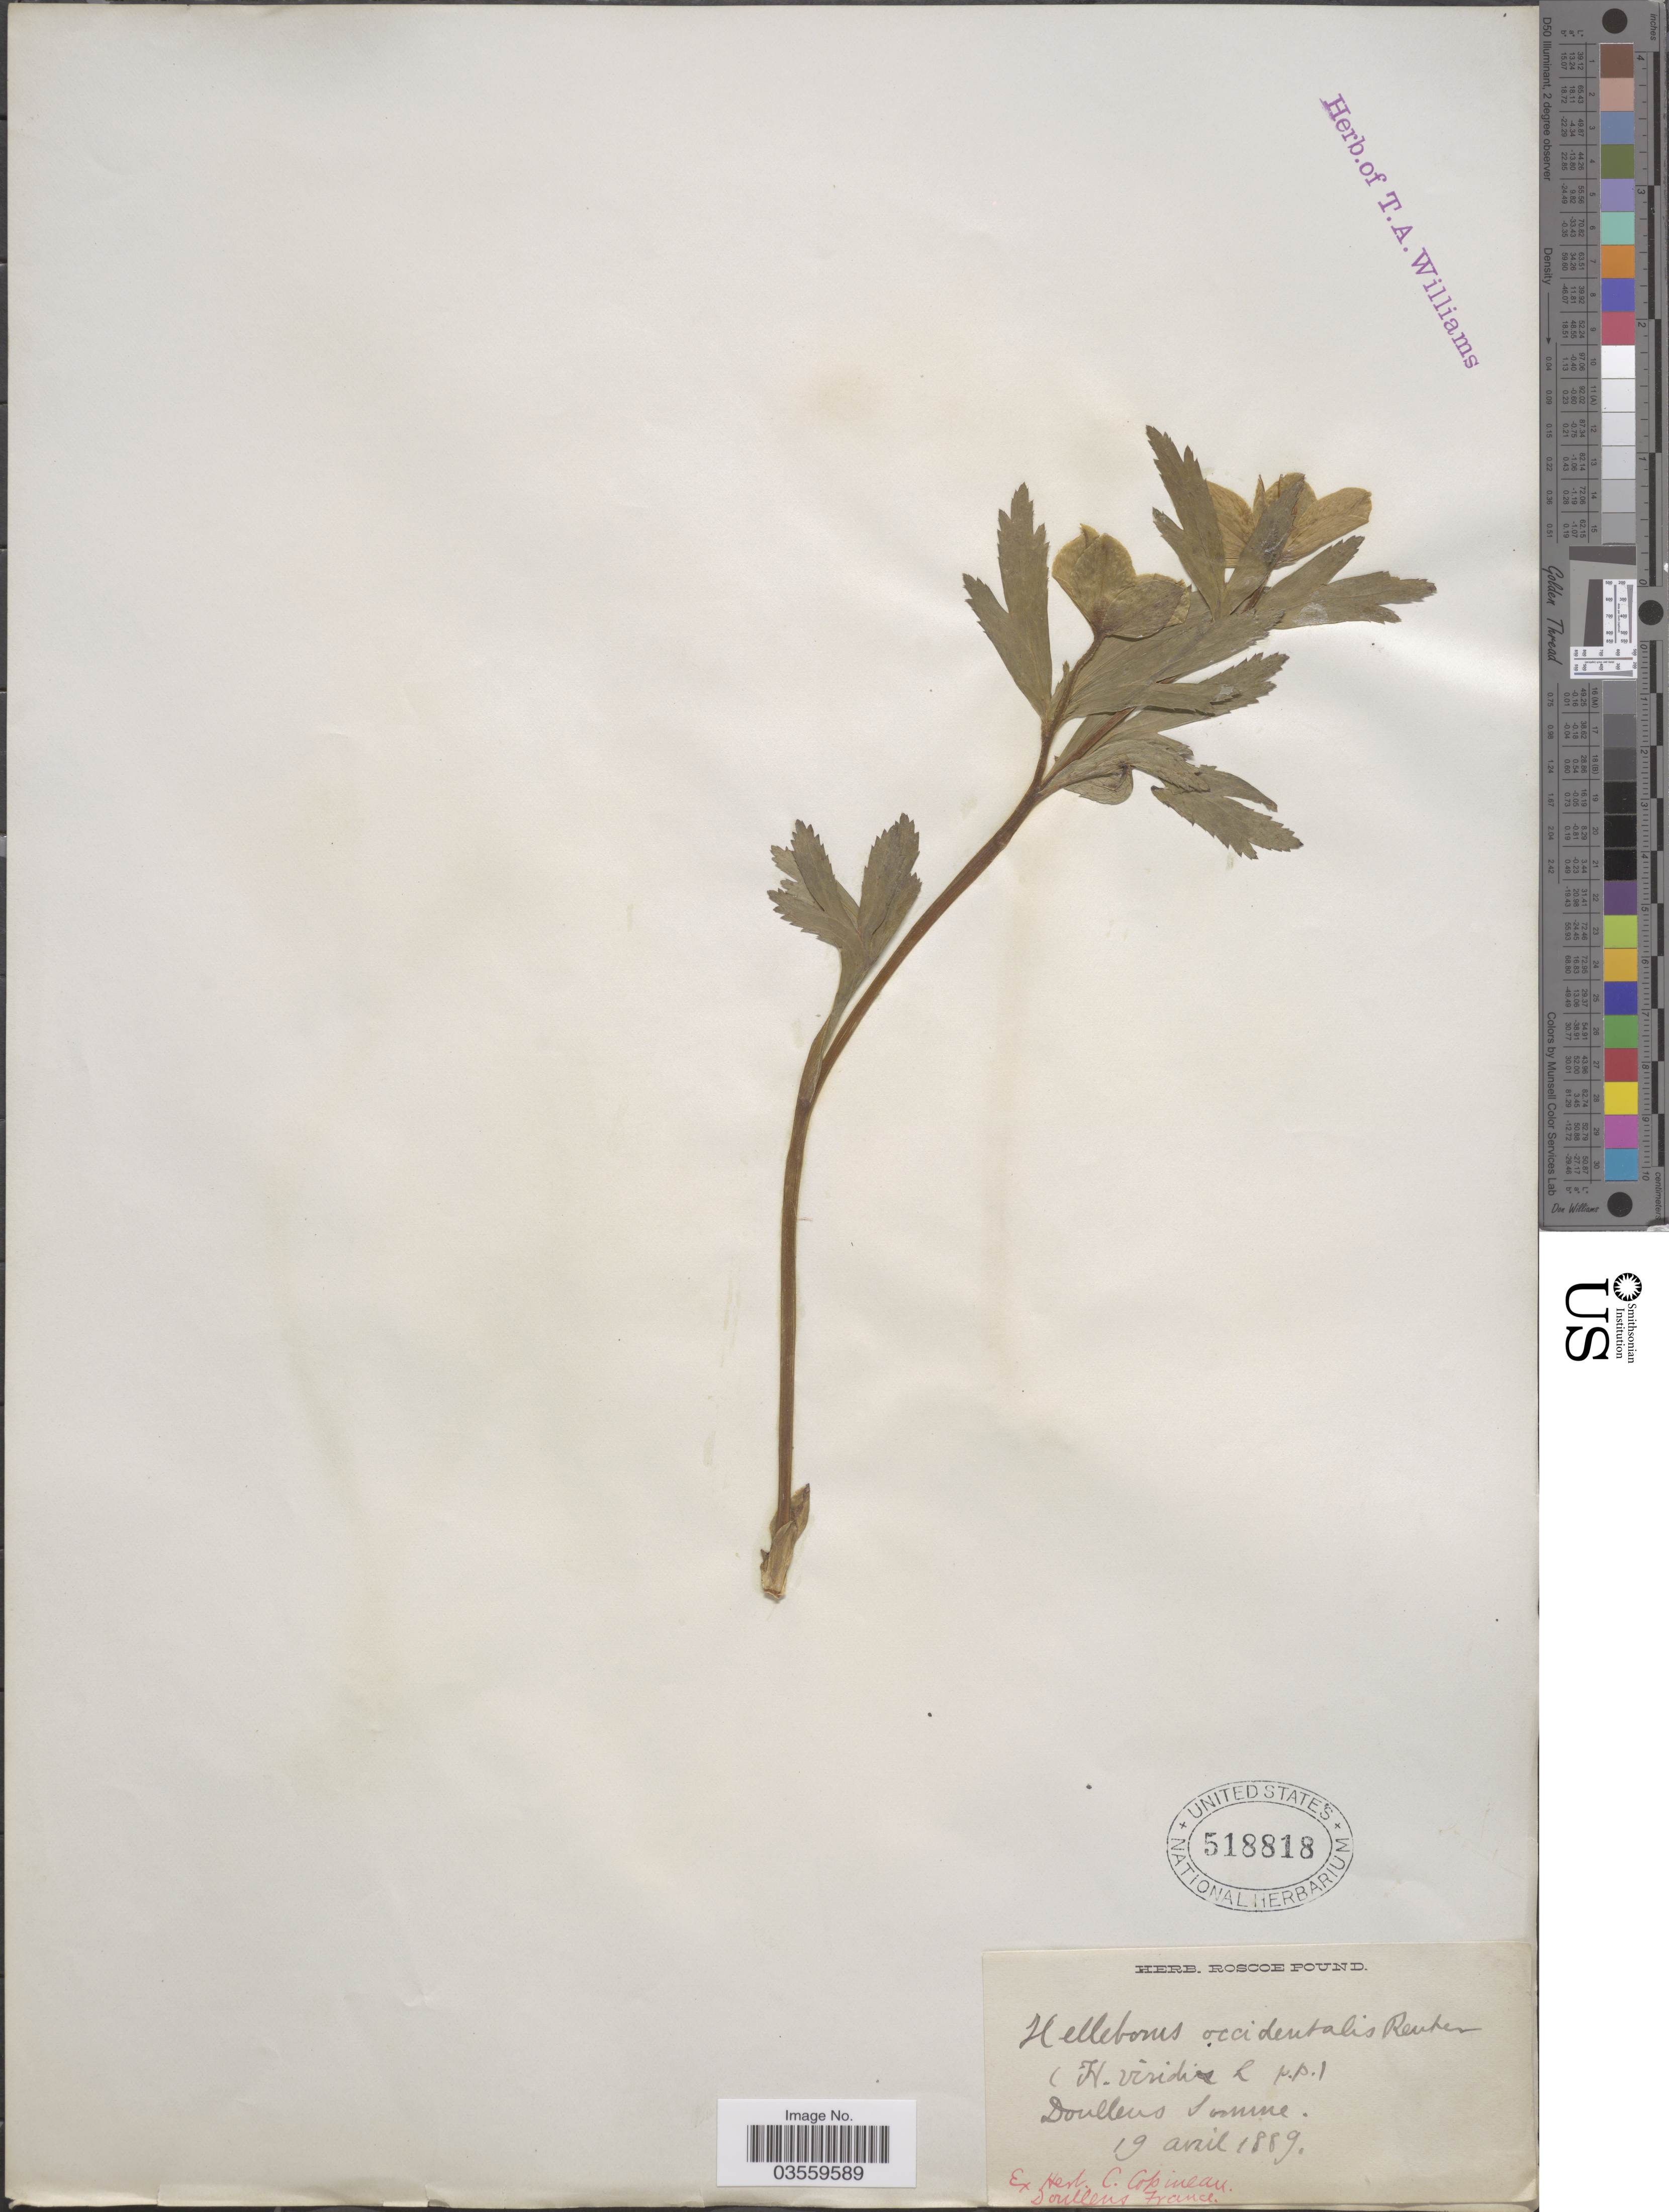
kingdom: Plantae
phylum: Tracheophyta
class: Magnoliopsida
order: Ranunculales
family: Ranunculaceae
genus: Helleborus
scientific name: Helleborus viridis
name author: L.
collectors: ex herb. C. Copineau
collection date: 1889-04-19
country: France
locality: Doullens Somme.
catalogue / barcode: US 518818